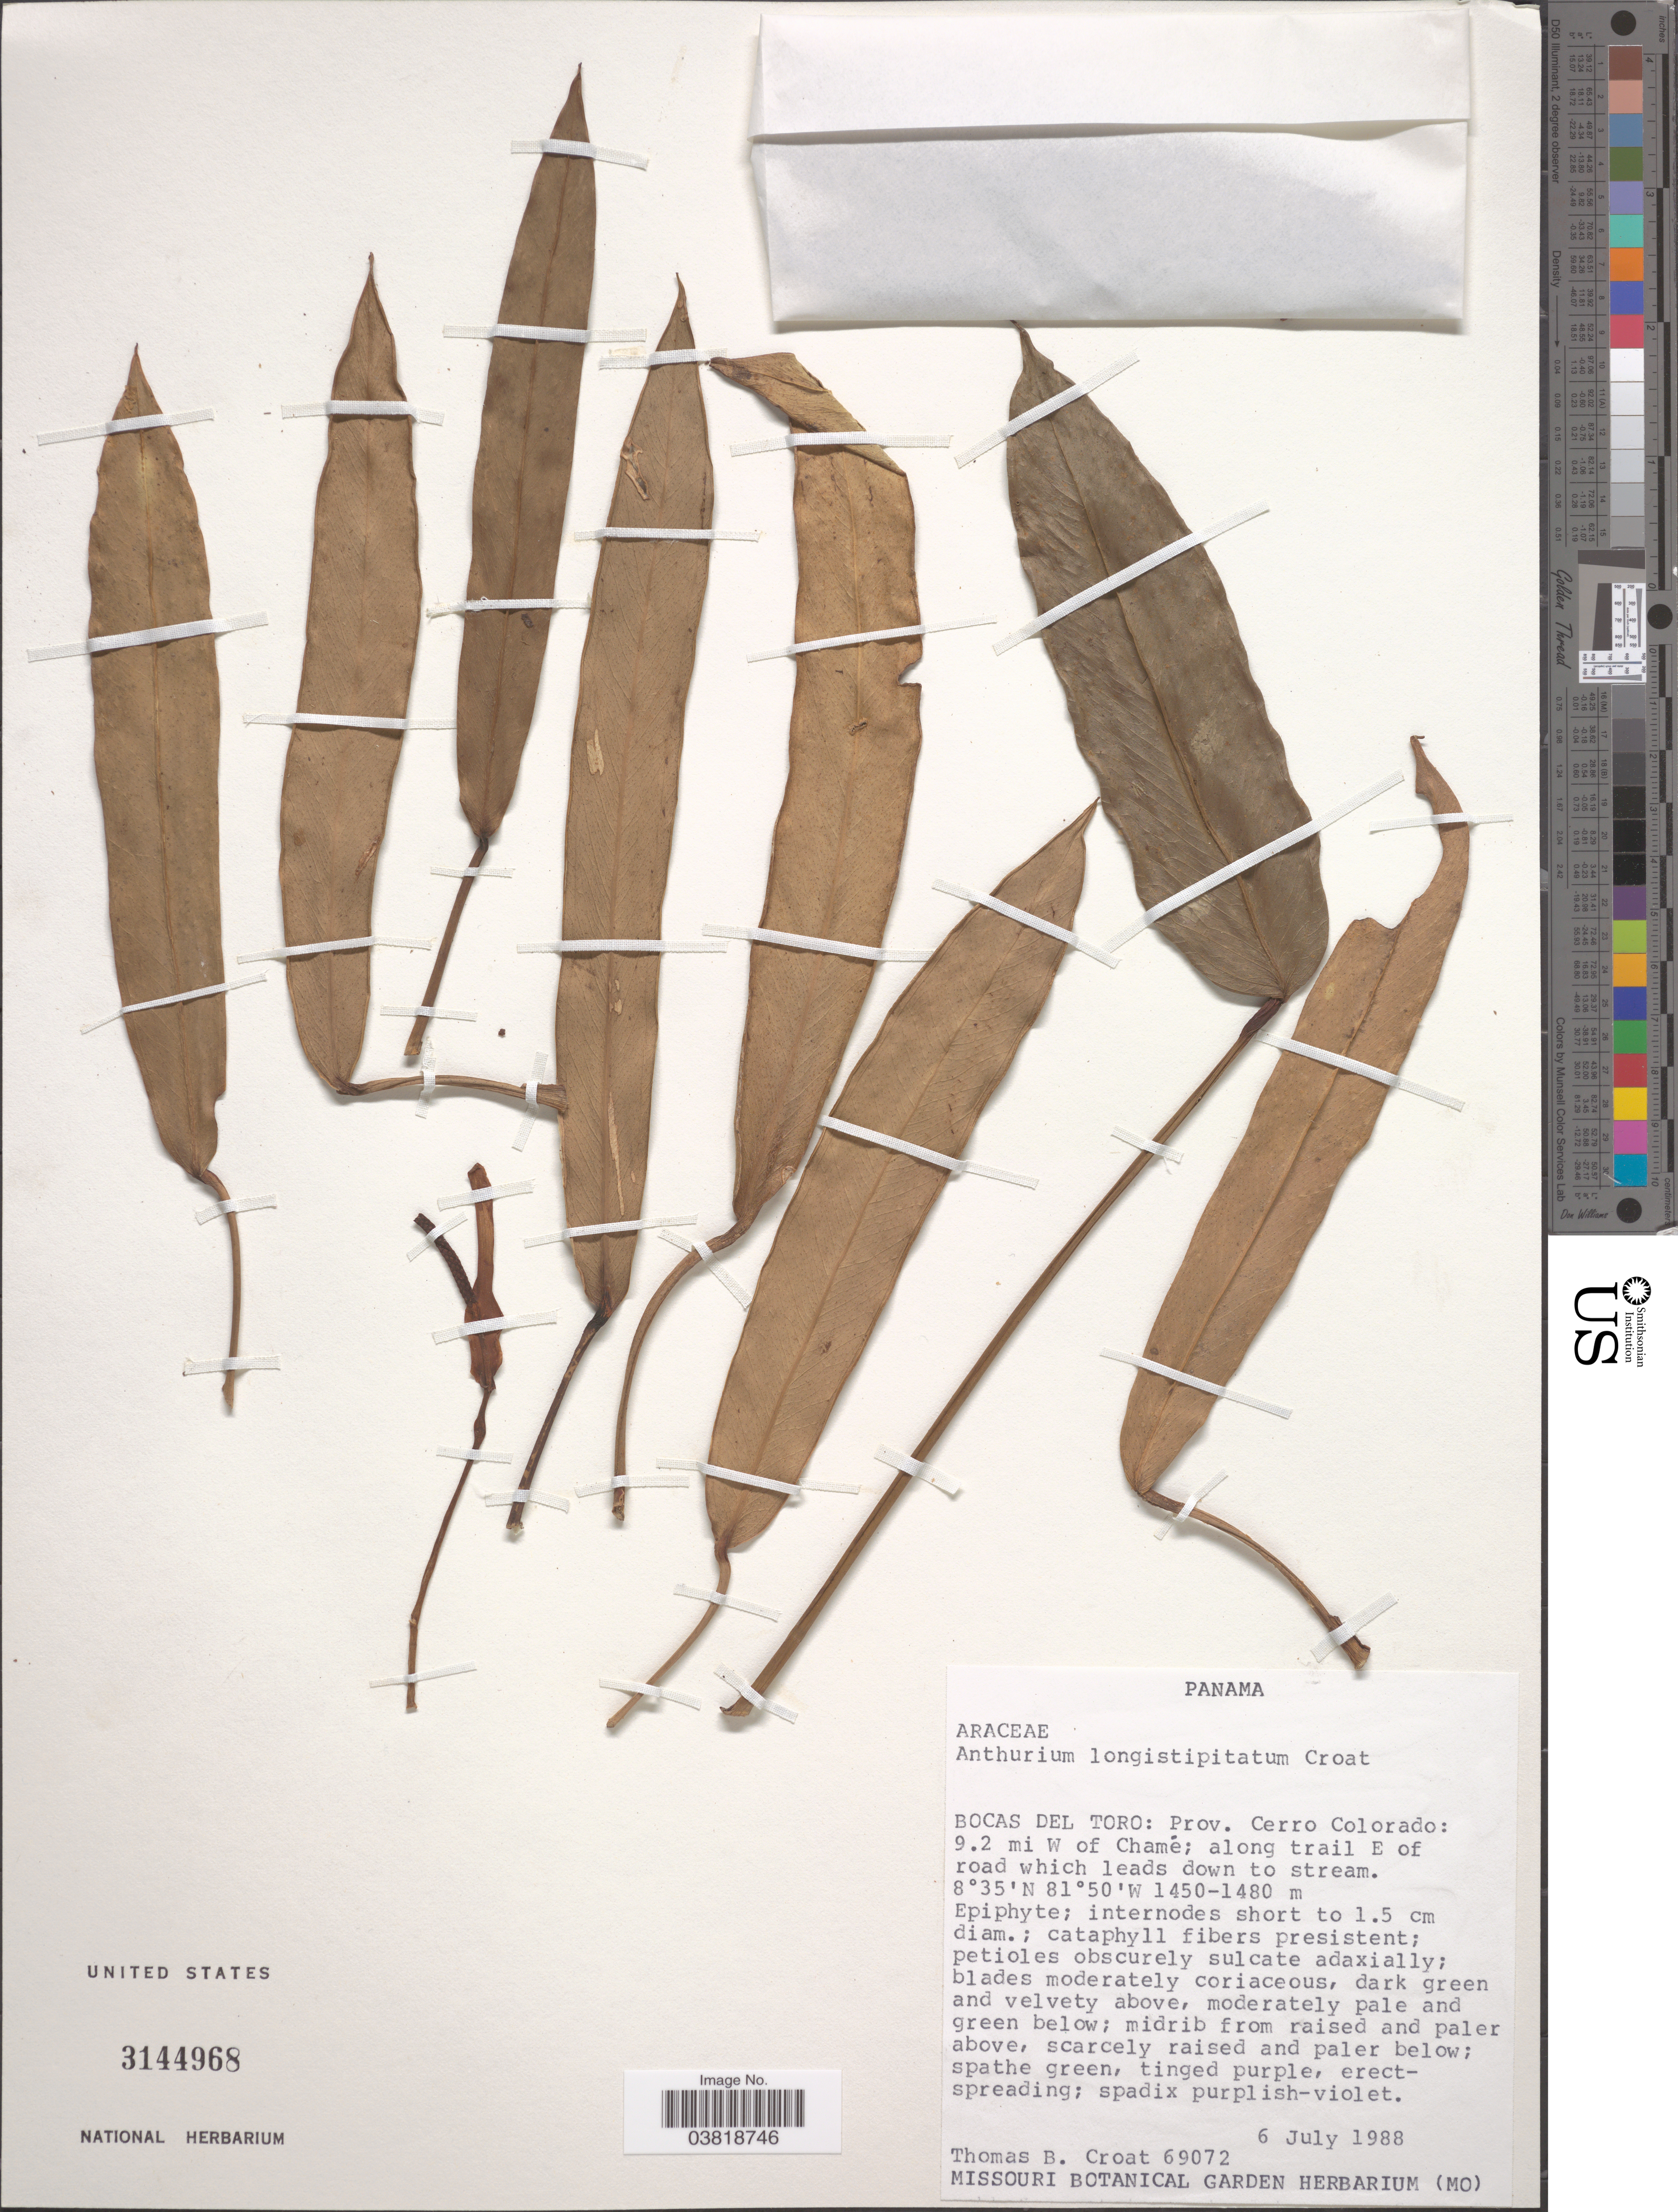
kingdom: Plantae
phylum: Tracheophyta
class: Liliopsida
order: Alismatales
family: Araceae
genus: Anthurium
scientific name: Anthurium longistipitatum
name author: Croat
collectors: T. B. Croat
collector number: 69072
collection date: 1988-07-06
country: Panama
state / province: Bocas del Toro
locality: Prov. Cerro Colorado: 9.2 mi W of Chamé, along trail E of road which leads down to stream.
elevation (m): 1450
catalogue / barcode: US 3144968